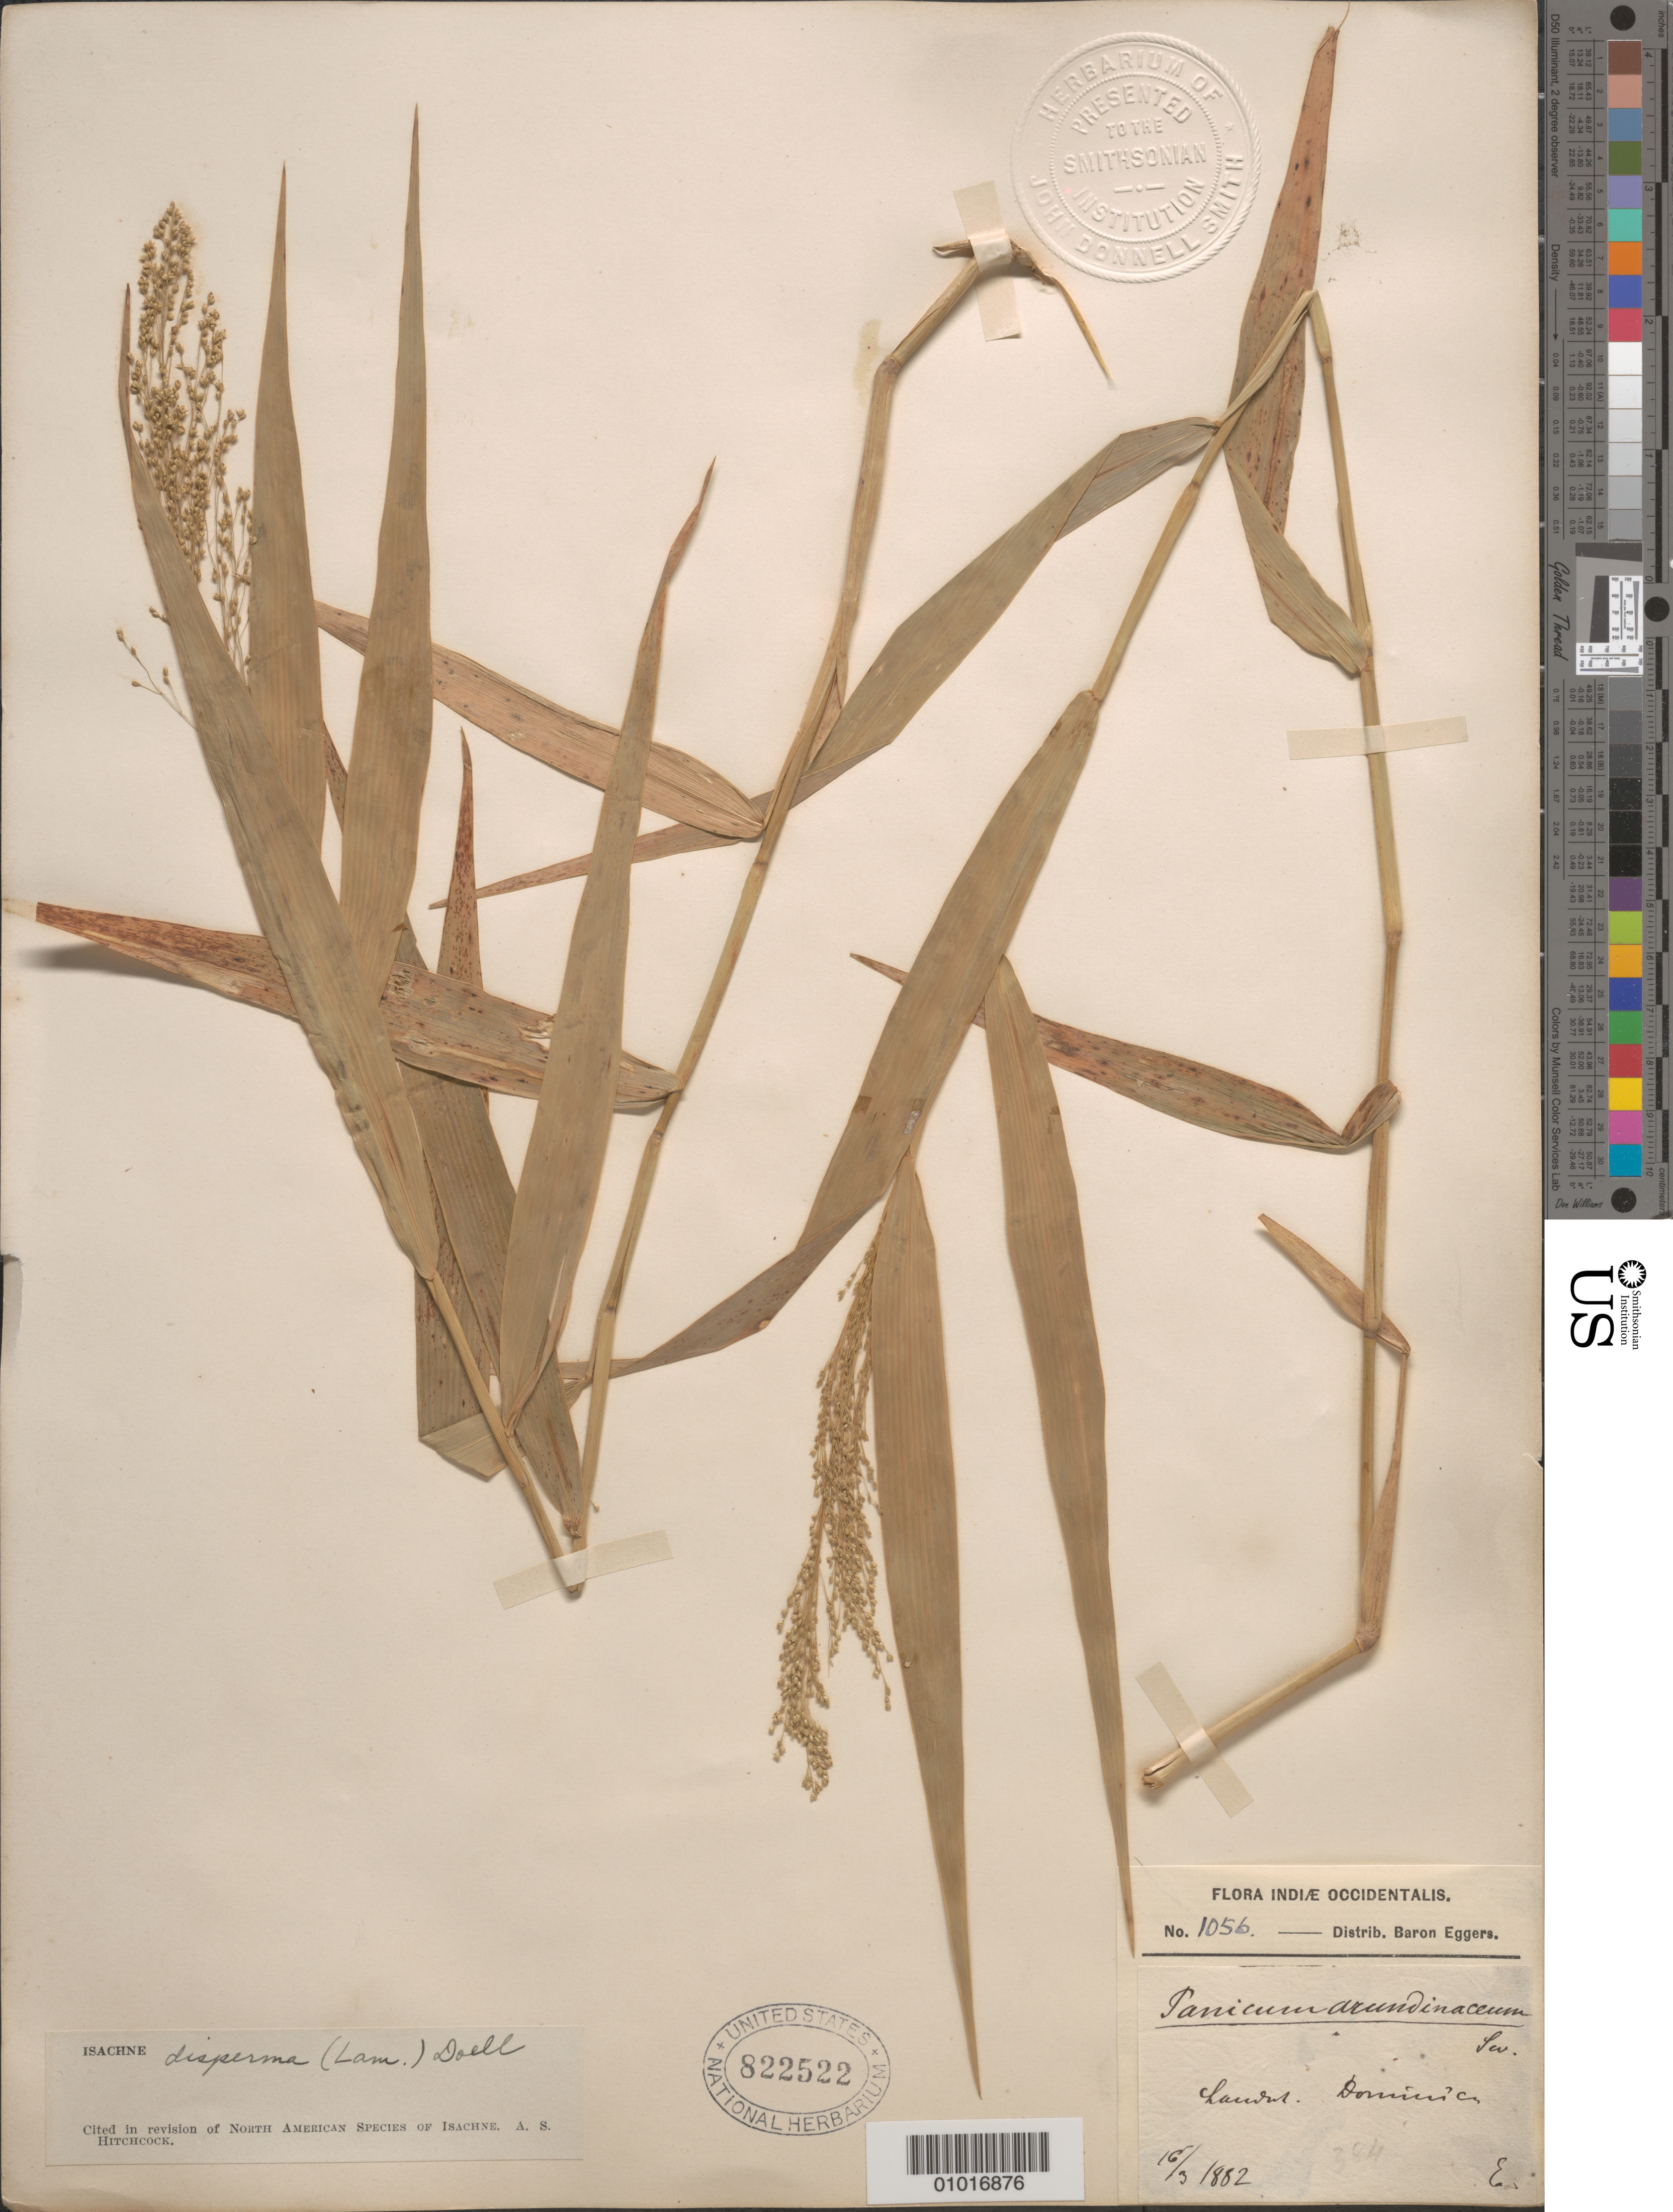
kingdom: Plantae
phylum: Tracheophyta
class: Liliopsida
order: Poales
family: Poaceae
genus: Isachne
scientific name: Isachne disperma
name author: (Lam.) Döll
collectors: H. F. A. von Eggers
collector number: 1056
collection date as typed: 16 Mar 1882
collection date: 1882-03-16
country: Dominica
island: Dominica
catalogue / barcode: US 822522